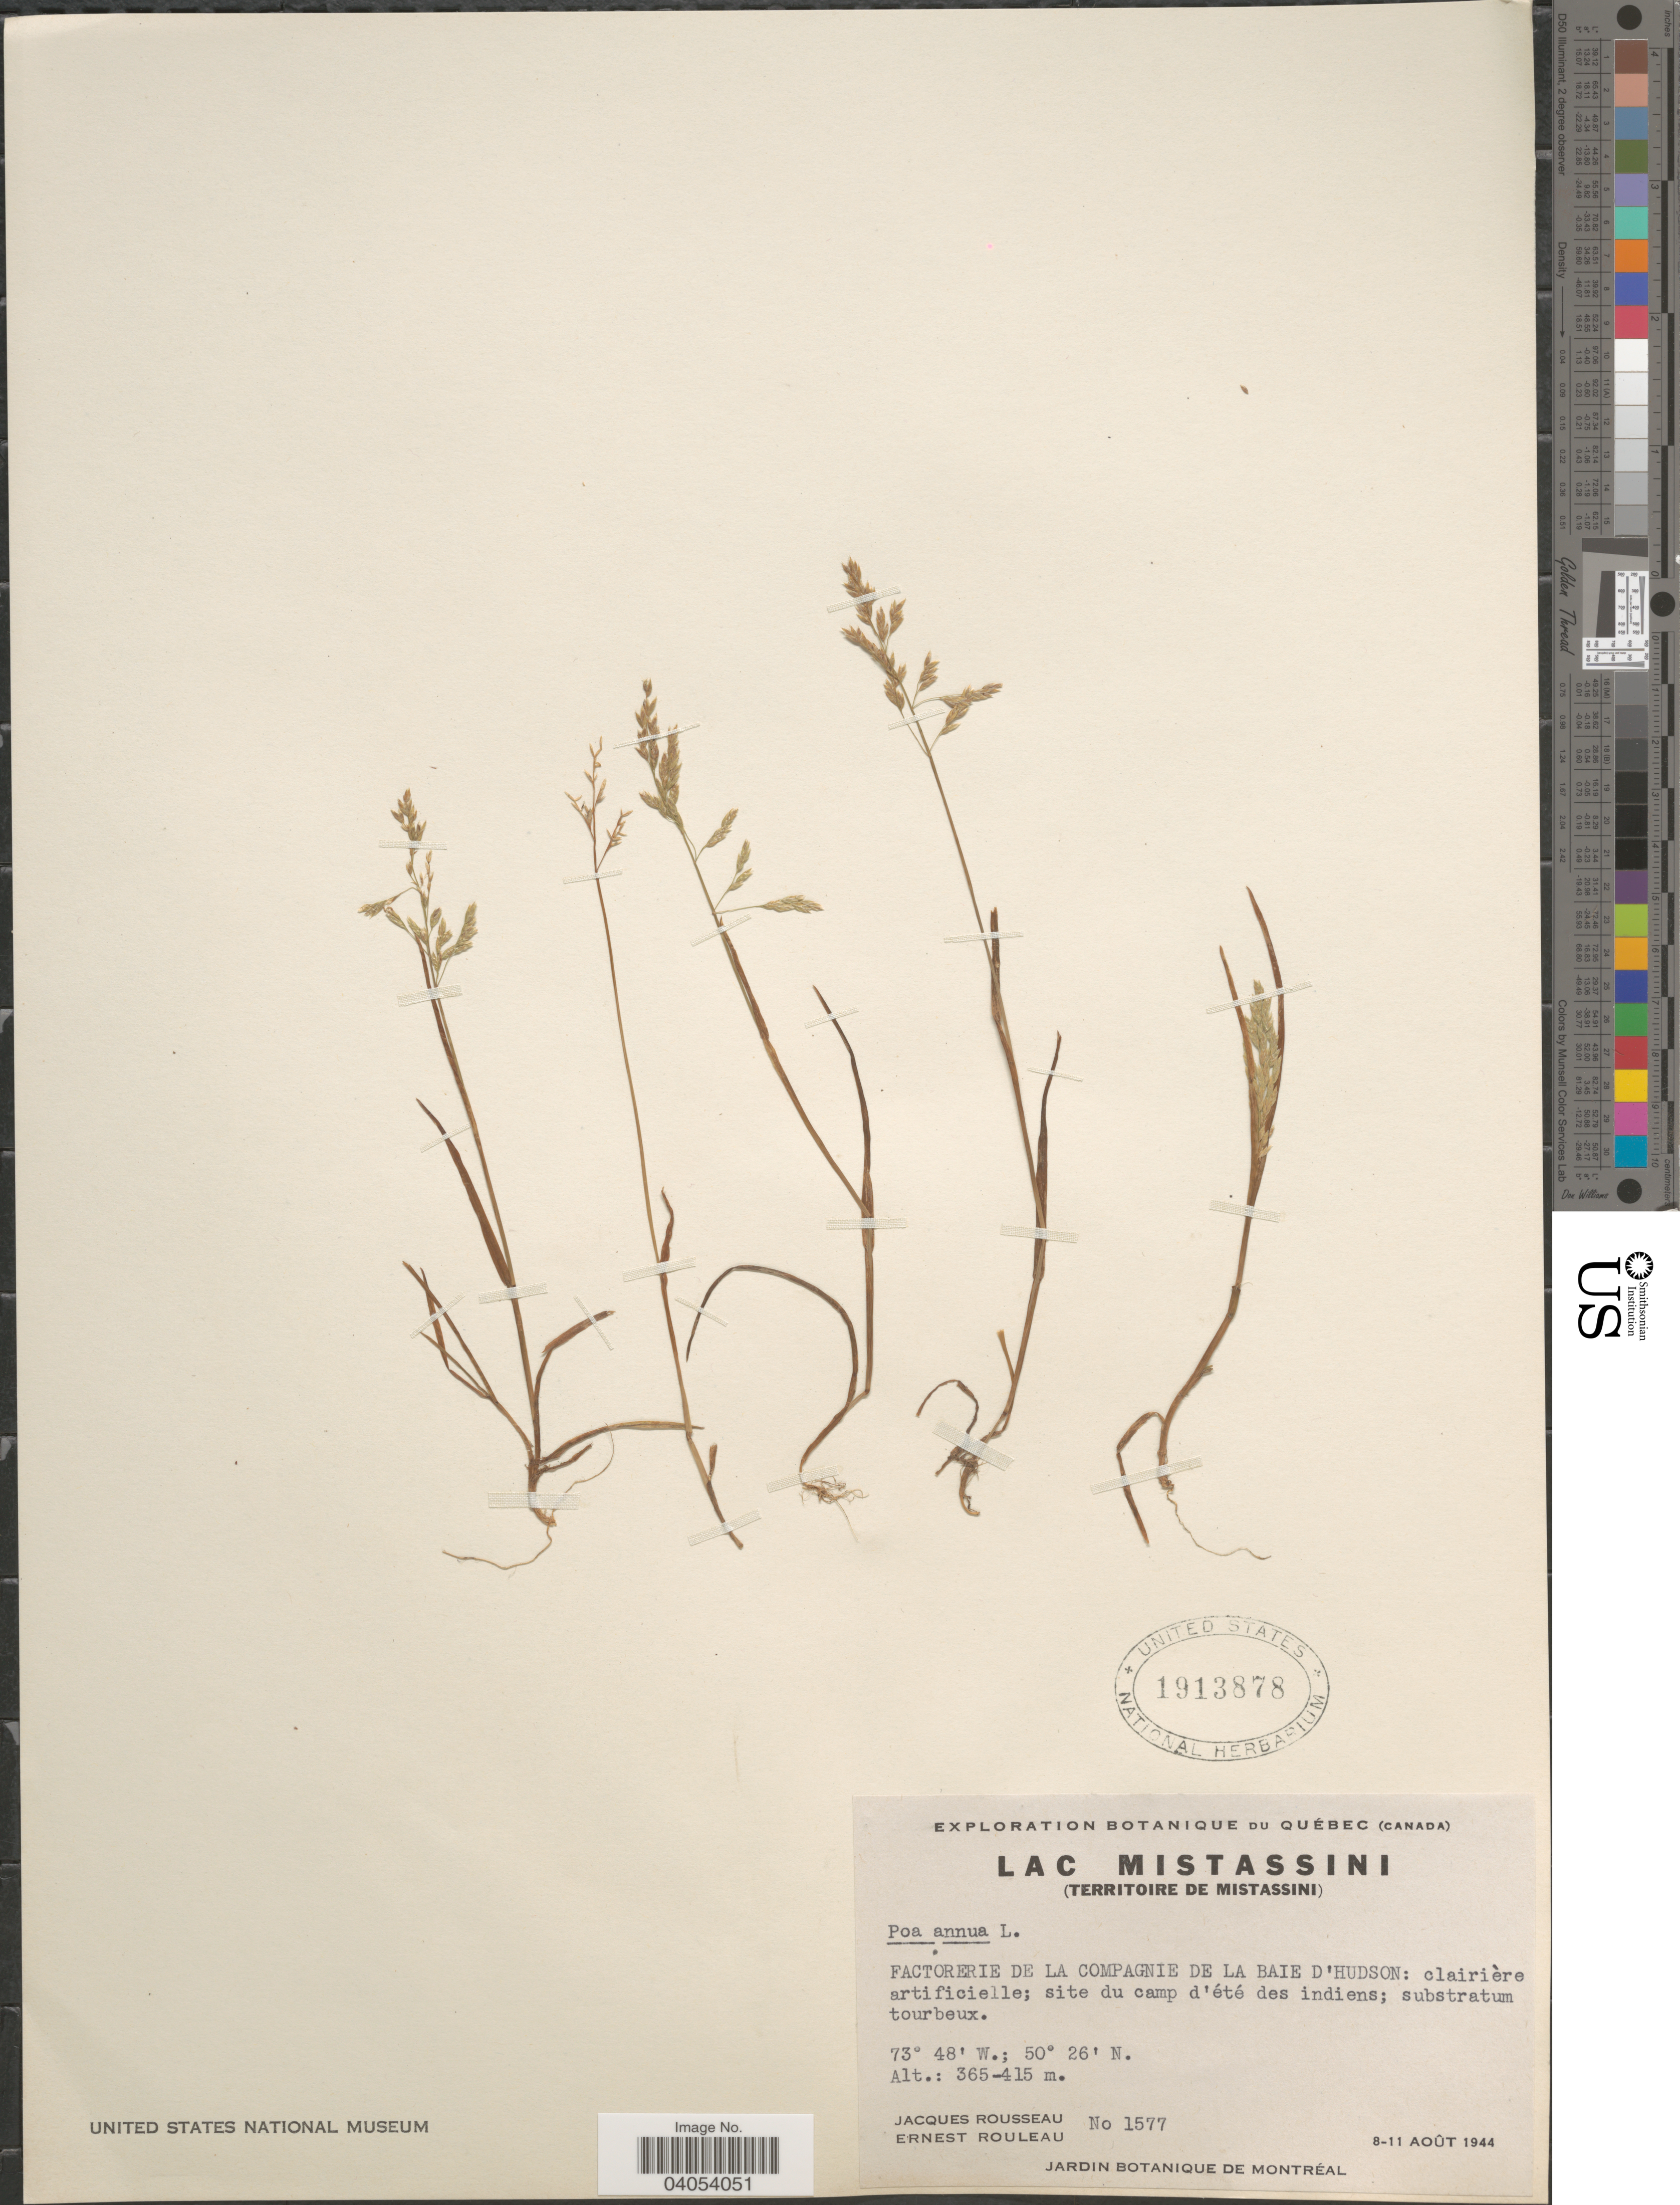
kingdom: Plantae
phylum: Tracheophyta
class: Liliopsida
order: Poales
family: Poaceae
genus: Poa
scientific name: Poa annua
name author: L.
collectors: J. Rousseau & J. Rouleau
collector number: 1577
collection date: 1944-08-08/1944-08-11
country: Canada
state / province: Quebec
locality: Lac Mistassini (Territoire de Mistassini). Factorerie de La Compagnie de La Baie d' Hudson: clairière artificielle; site du camp d' été des indiens; substratum tourbeux.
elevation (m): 365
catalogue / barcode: US 1913878